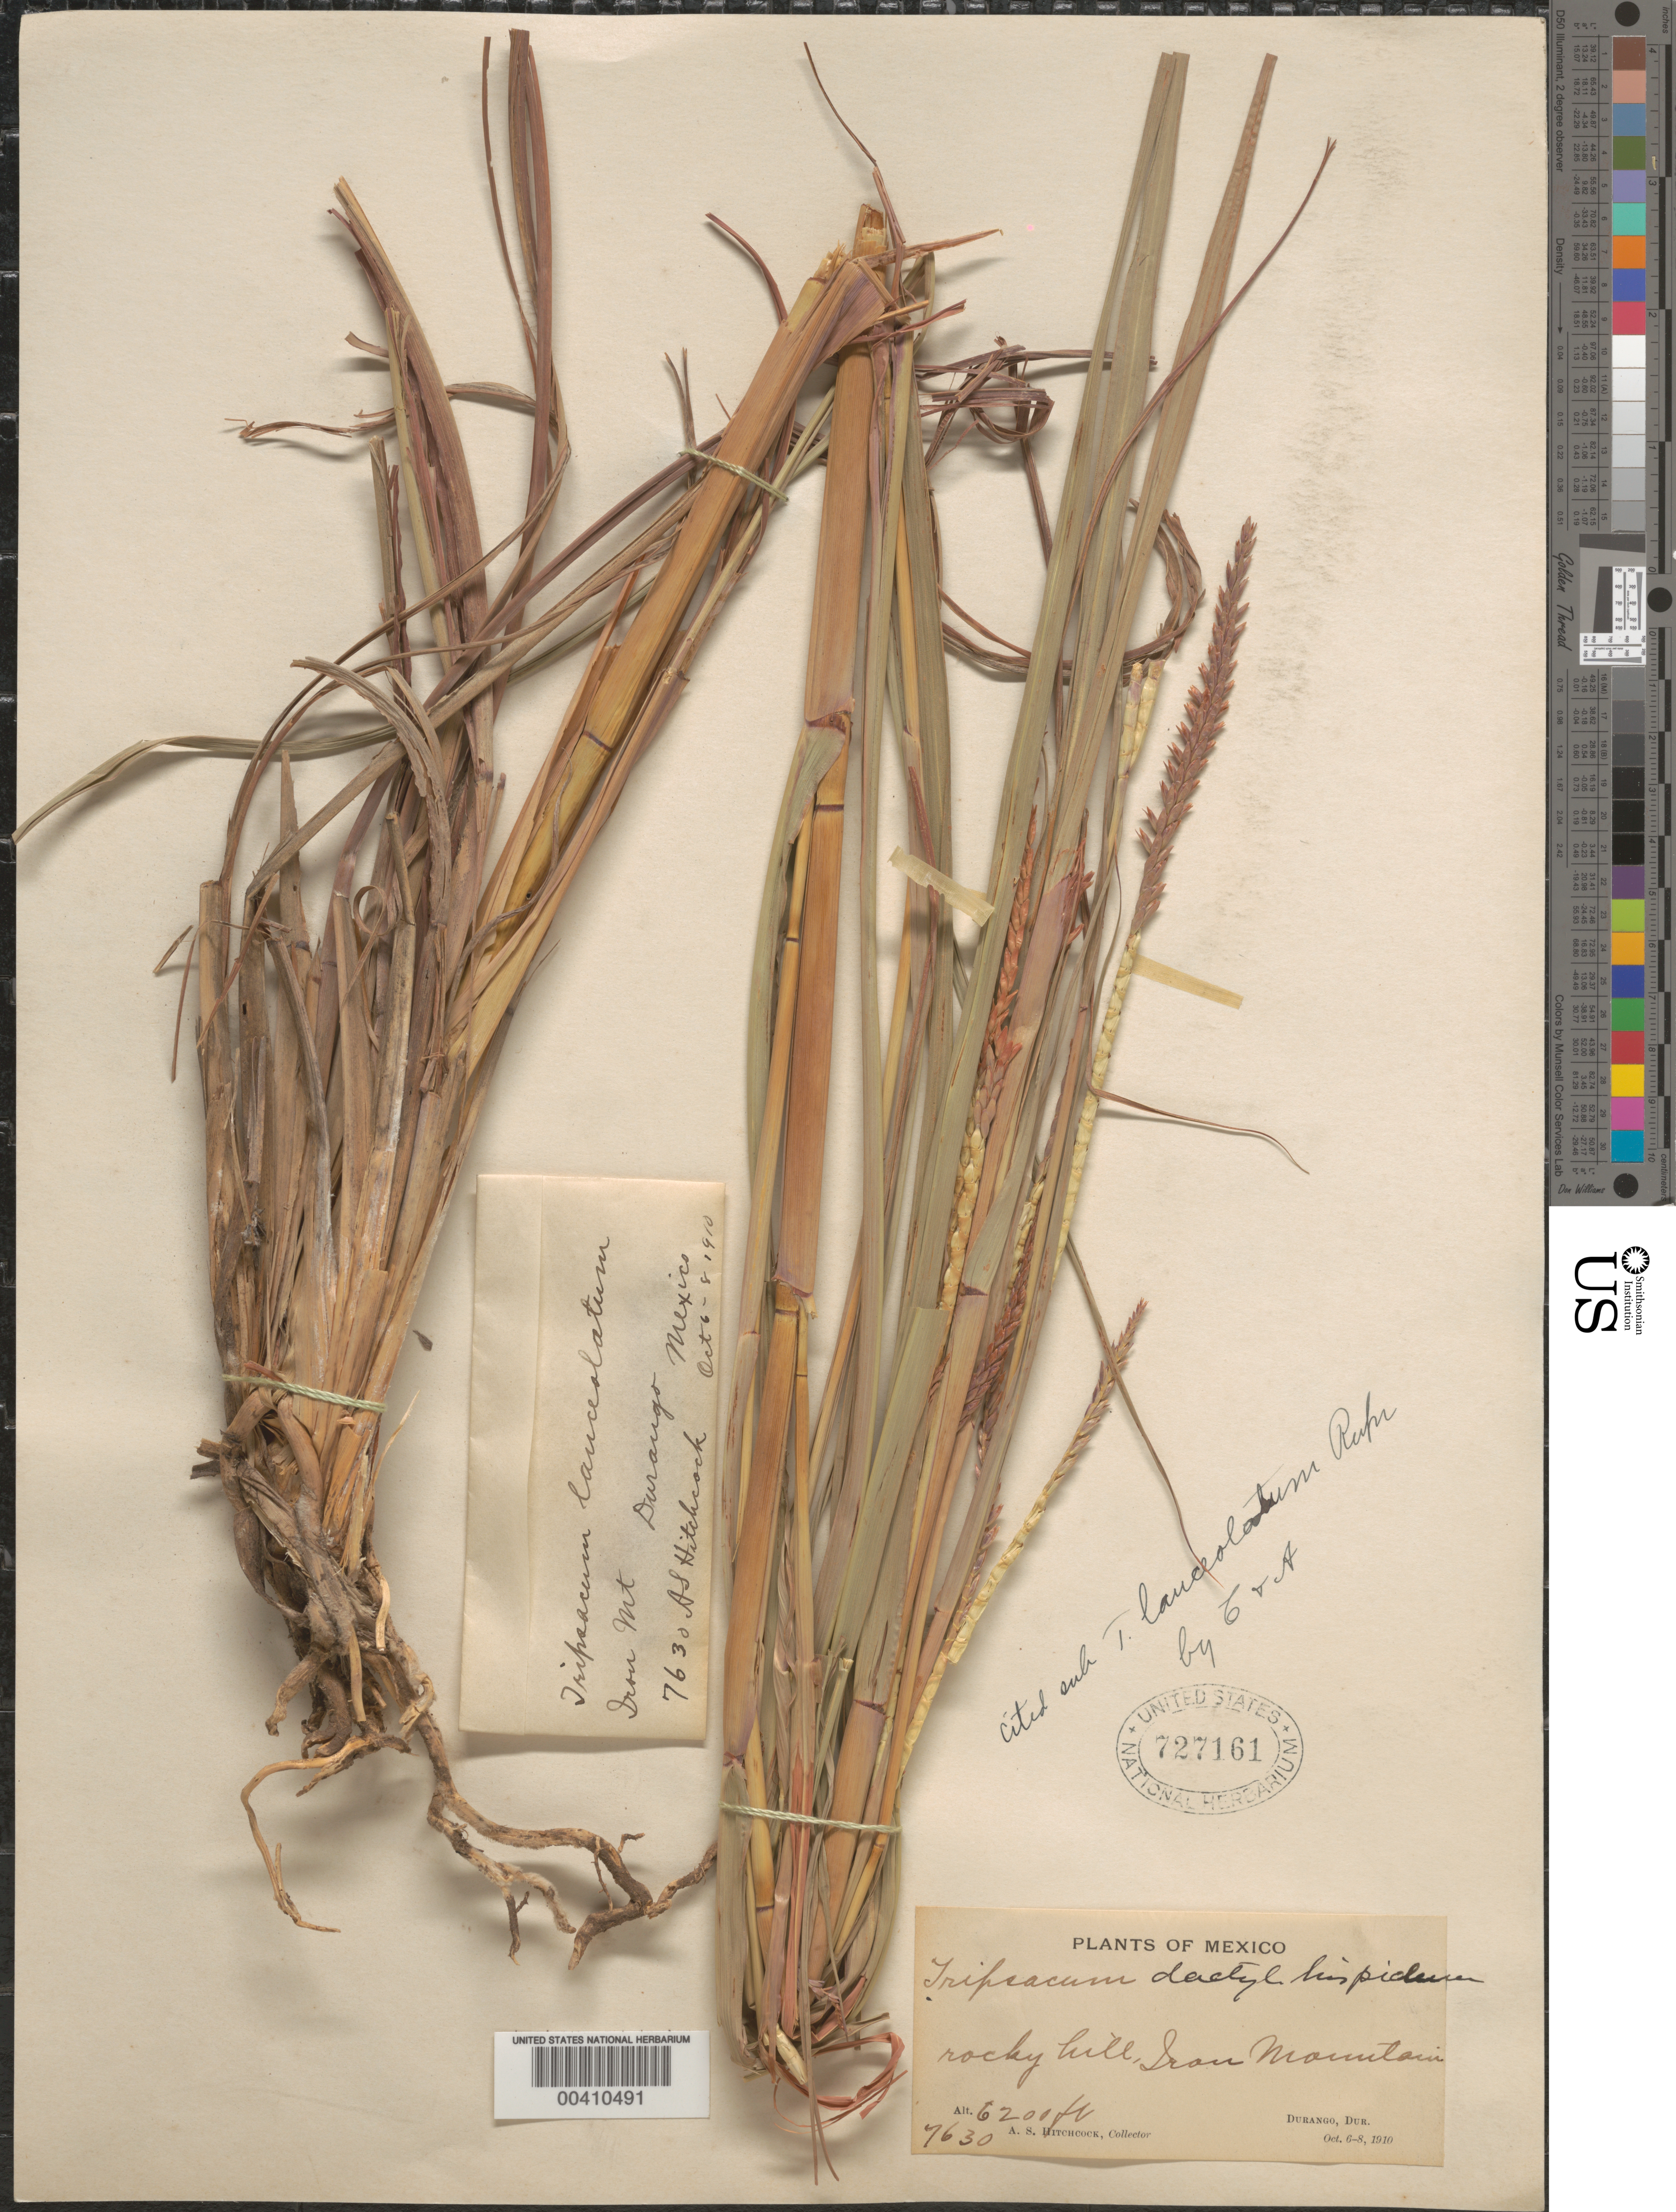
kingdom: Plantae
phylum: Tracheophyta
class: Liliopsida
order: Poales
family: Poaceae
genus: Tripsacum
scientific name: Tripsacum lanceolatum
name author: Rupr. ex E. Fourn.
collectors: A. S. Hitchcock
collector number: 7630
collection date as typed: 6 Oct 1910 to 8 Oct 1910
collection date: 1910-10-06/1910-10-08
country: Mexico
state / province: Durango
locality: Iron Mtn, Durango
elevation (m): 1890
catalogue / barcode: US 727161